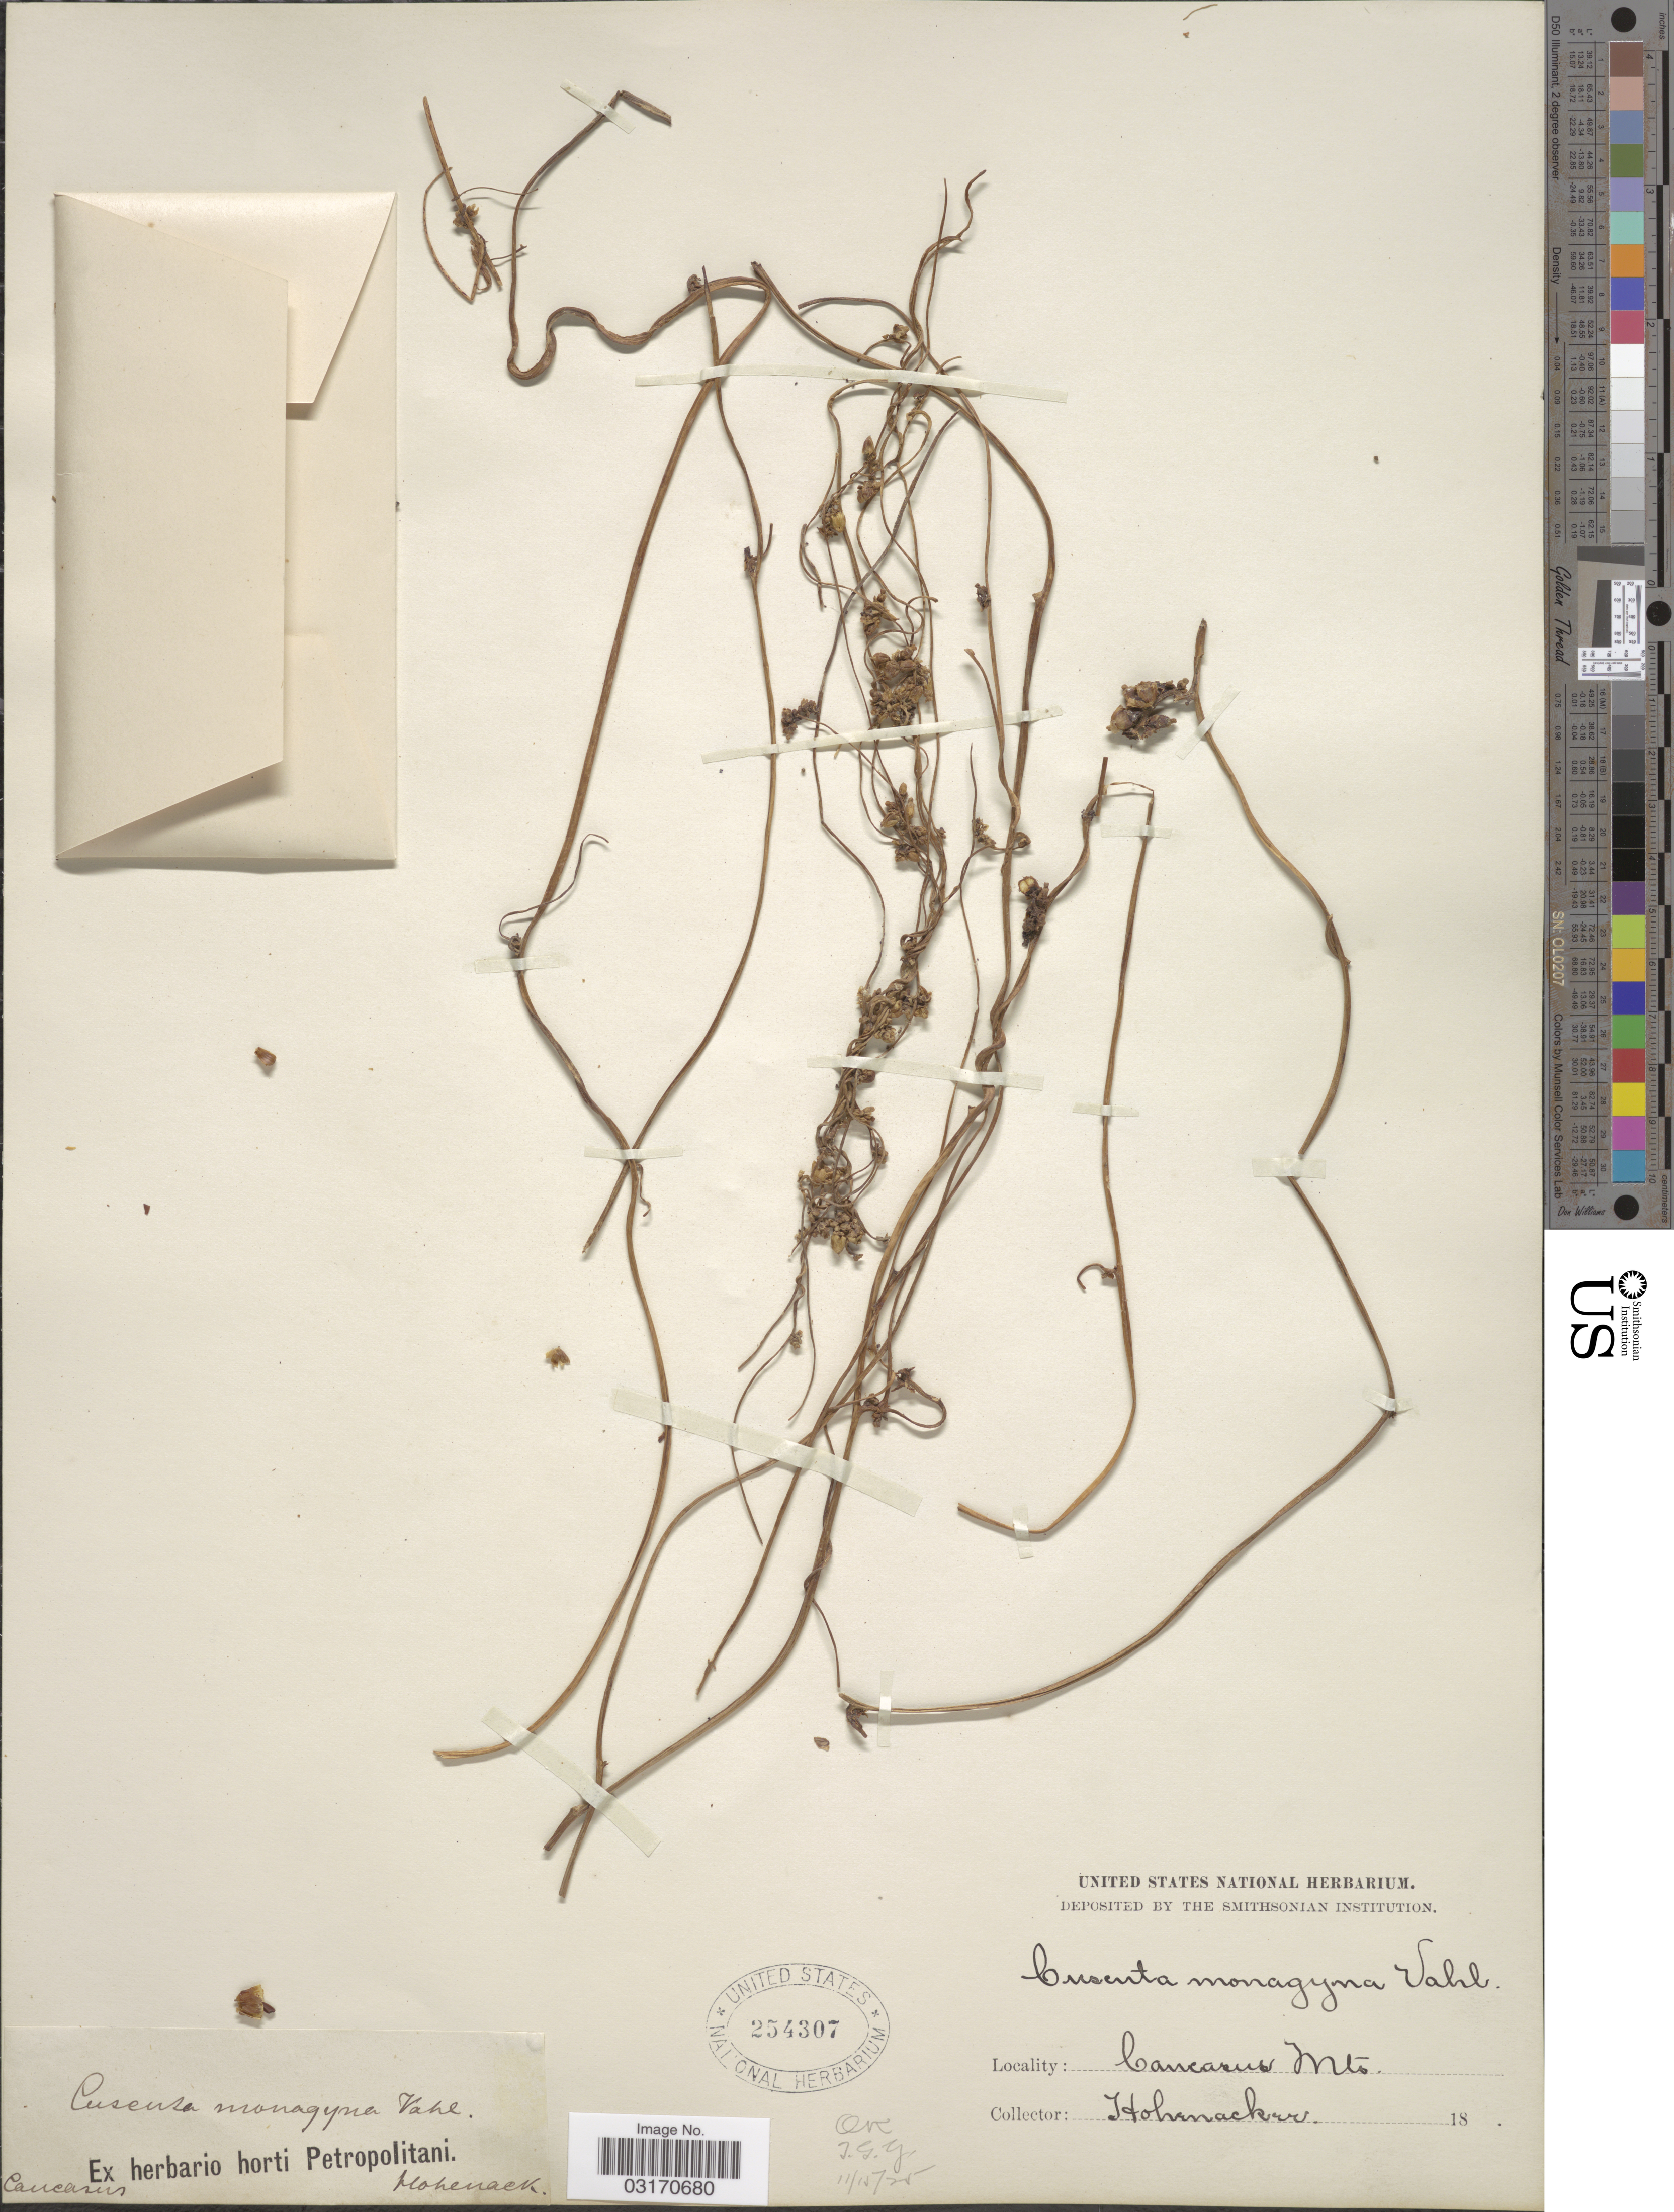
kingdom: Plantae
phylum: Tracheophyta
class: Magnoliopsida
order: Solanales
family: Convolvulaceae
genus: Cuscuta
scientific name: Cuscuta monogyna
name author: Vahl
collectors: Hohenacker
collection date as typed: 18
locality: Caucasus Mts.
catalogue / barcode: US 254307